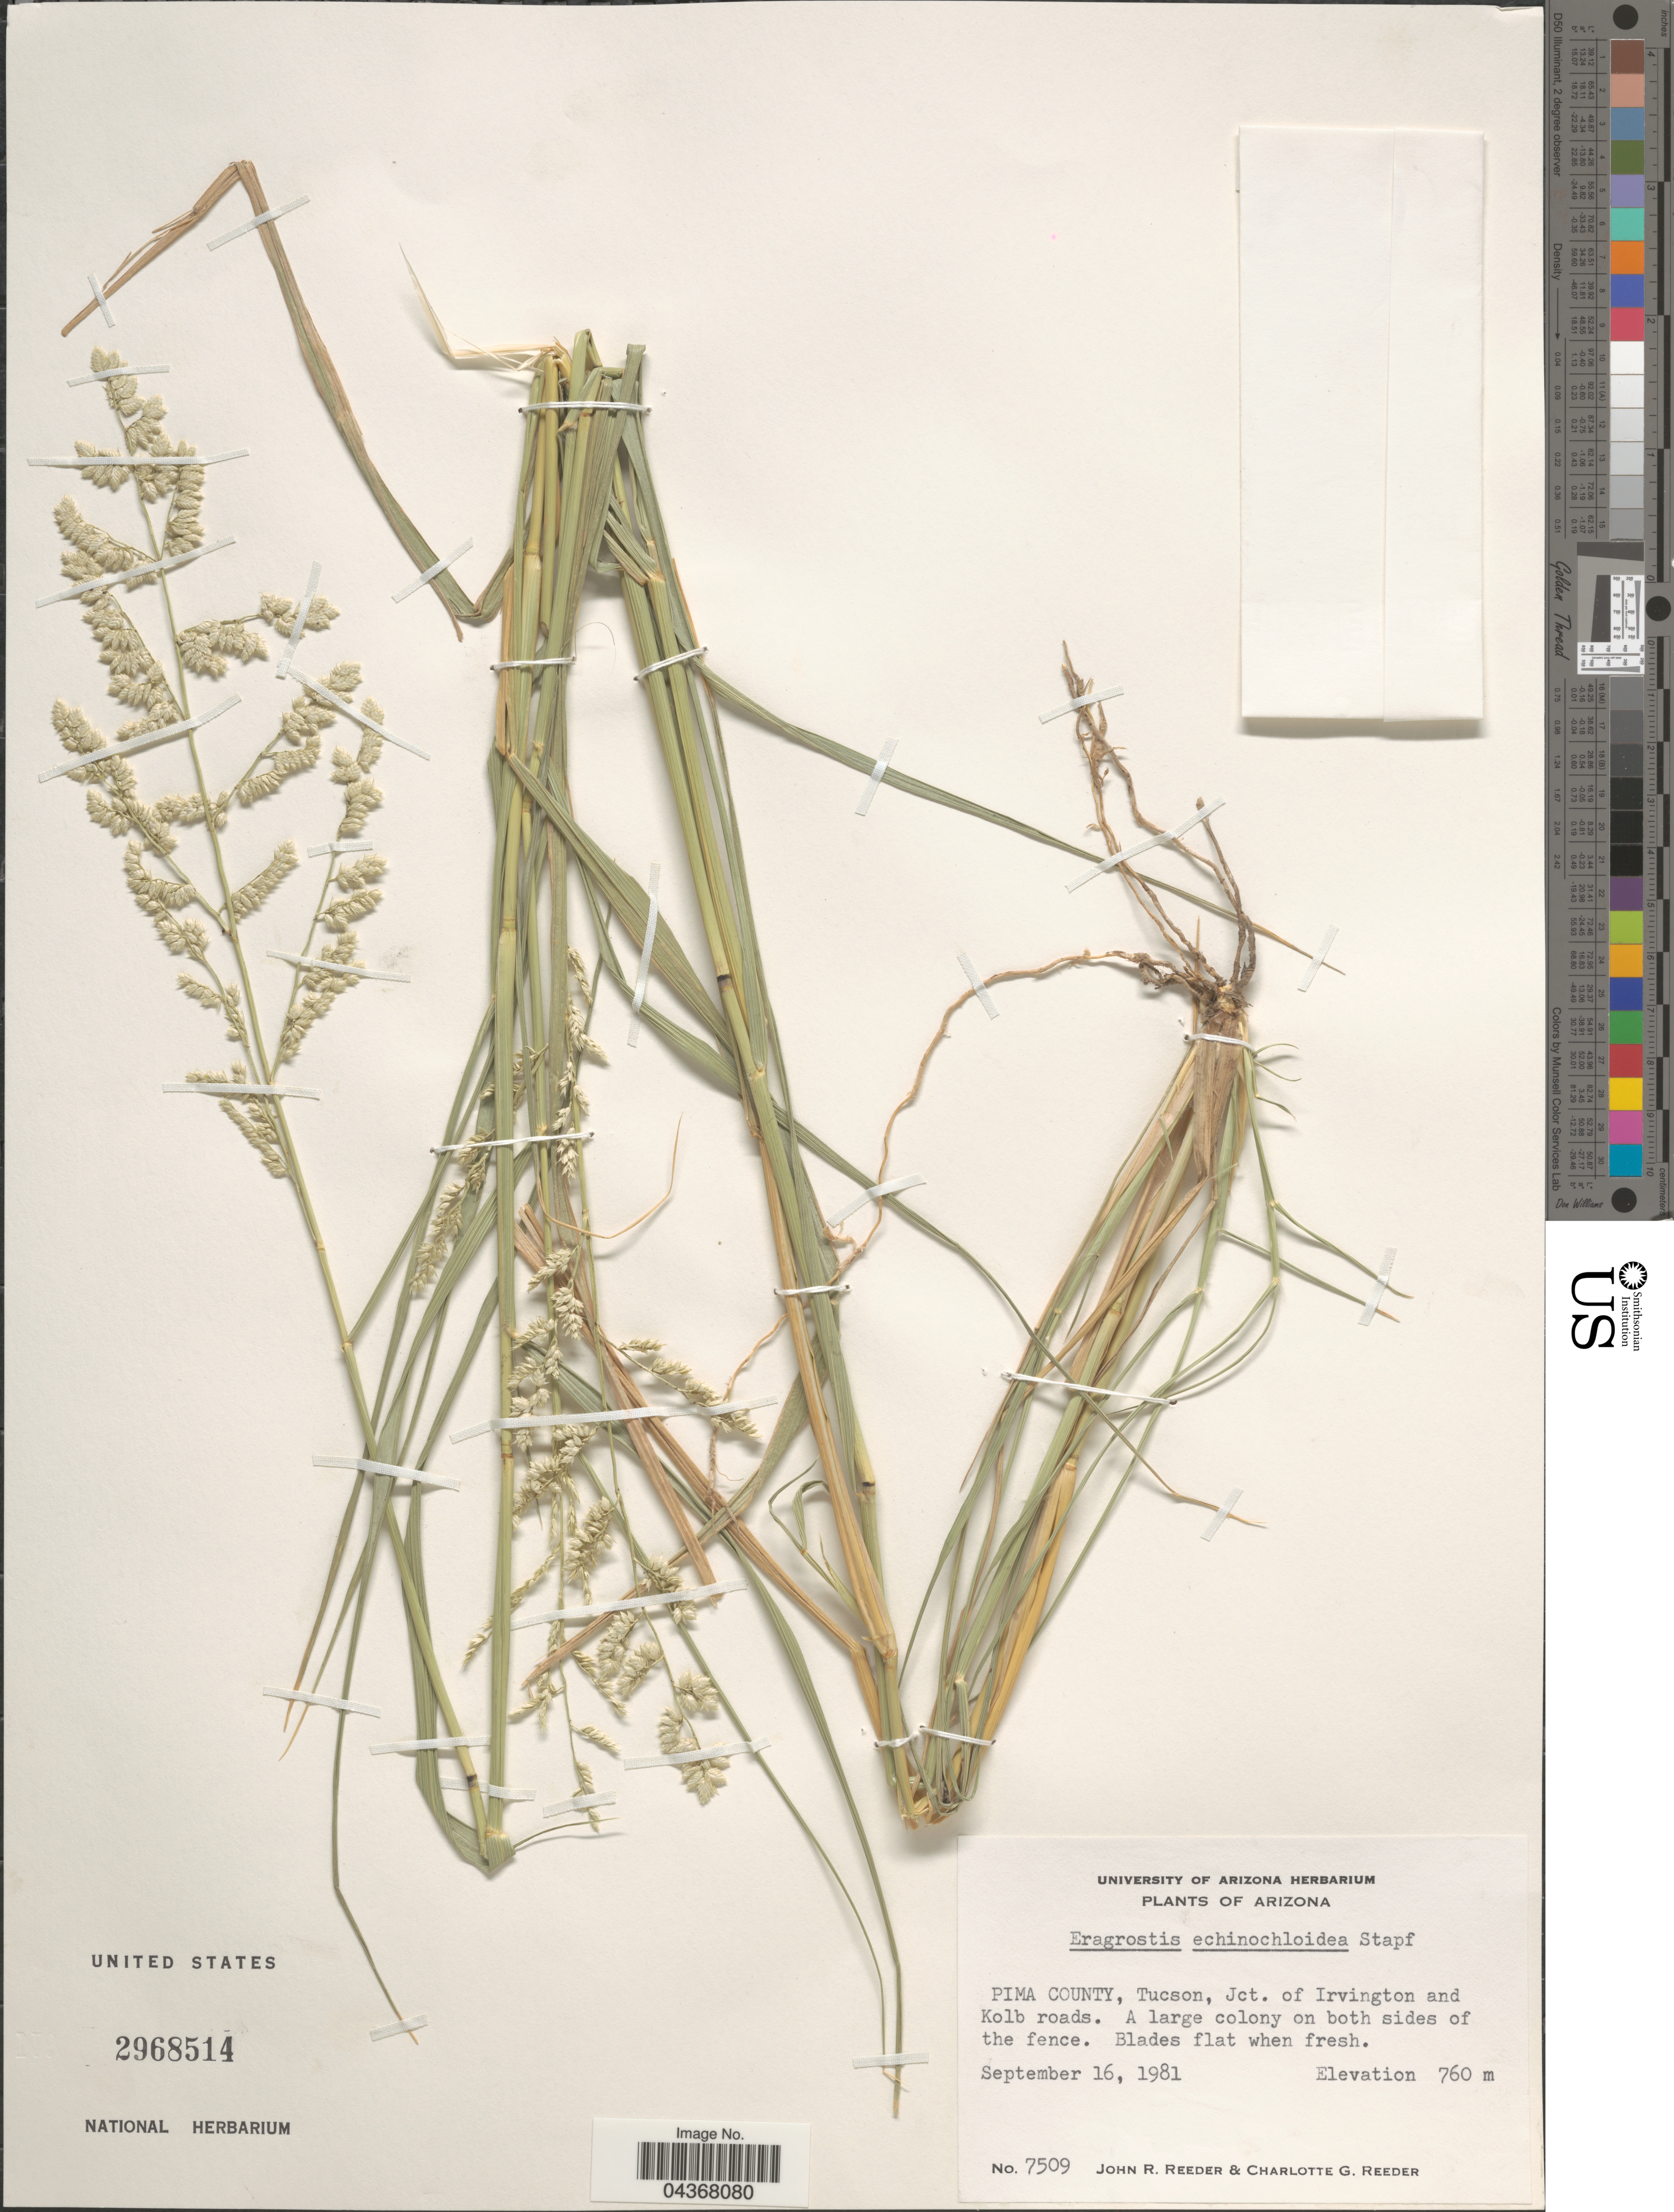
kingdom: Plantae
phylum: Tracheophyta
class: Liliopsida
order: Poales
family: Poaceae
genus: Eragrostis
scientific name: Eragrostis echinochloidea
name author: Stapf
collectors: J. R. Reeder & C. G. Reeder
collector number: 7509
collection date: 1981-09-16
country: United States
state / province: Arizona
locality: Pima County, Tucson, Jct. of Irvington and Kolb roads.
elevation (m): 760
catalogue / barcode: US 2968514